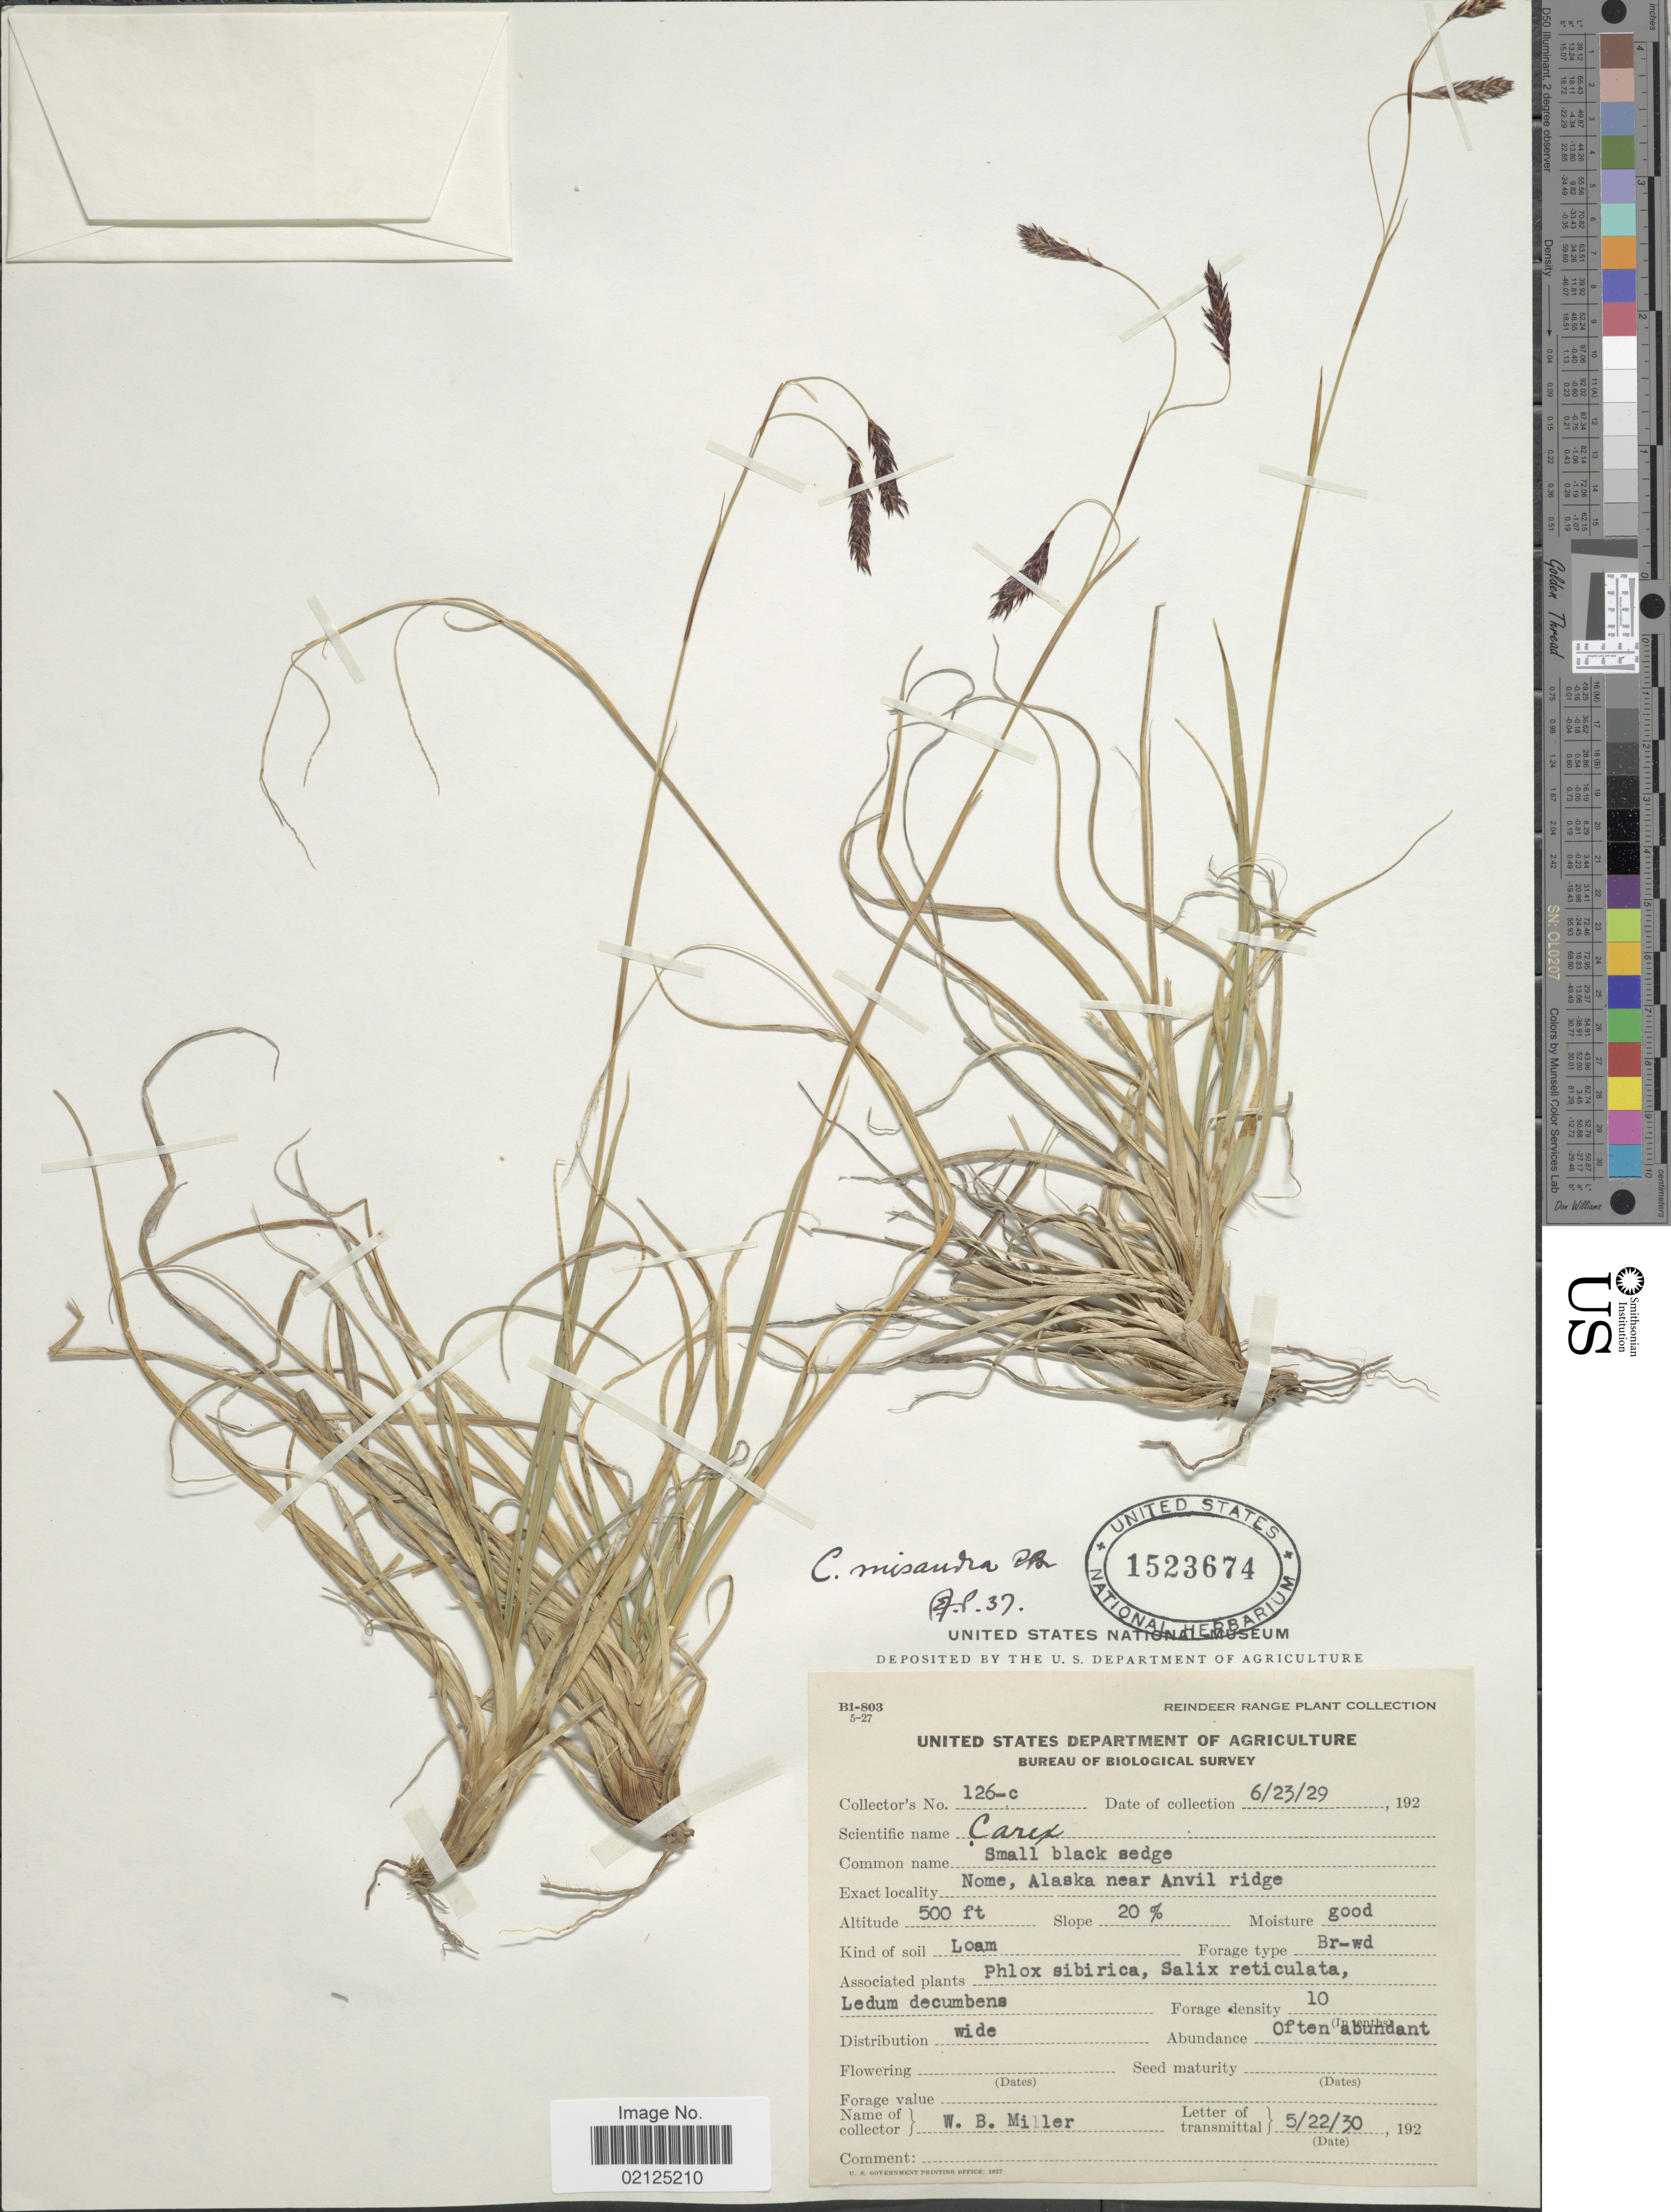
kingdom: Plantae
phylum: Tracheophyta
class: Liliopsida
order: Poales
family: Cyperaceae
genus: Carex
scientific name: Carex fuliginosa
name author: Schkuhr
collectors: W. Miller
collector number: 126-c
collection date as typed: Transcribed d/m/y: 23/6/29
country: United States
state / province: Alaska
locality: Nome, Alaska near Anvil ridge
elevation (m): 152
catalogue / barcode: US 1523674